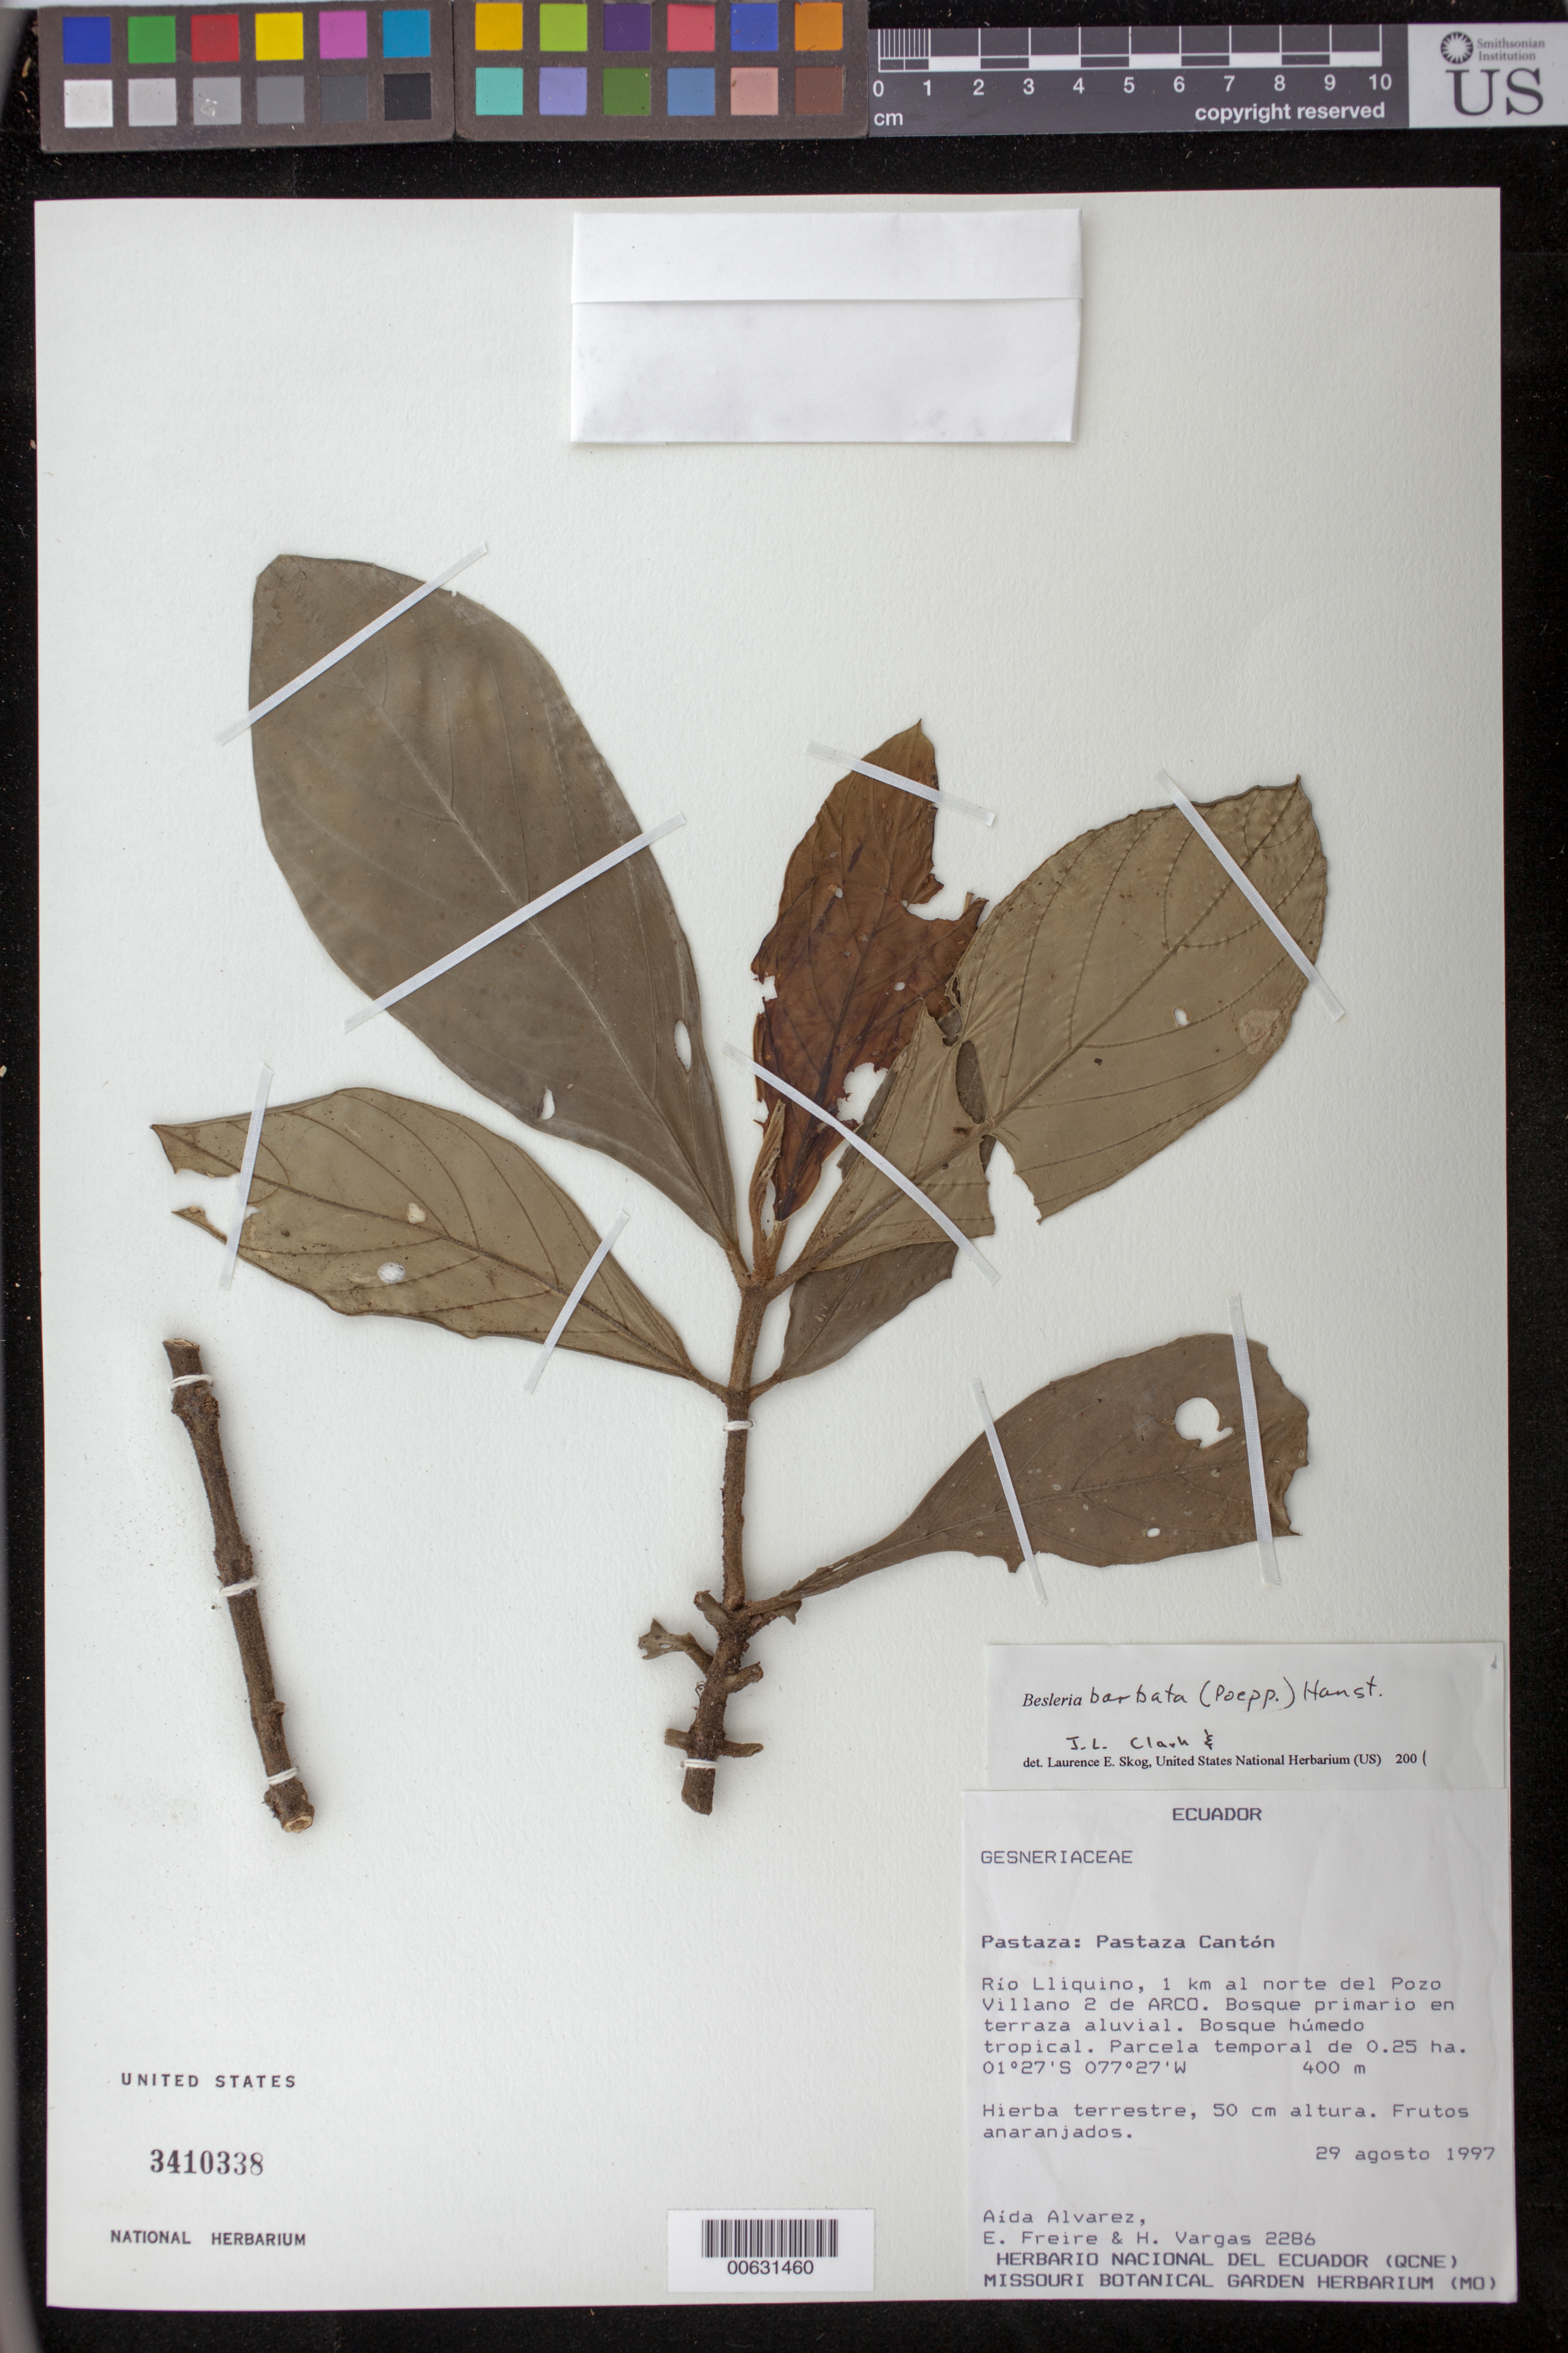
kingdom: Plantae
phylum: Tracheophyta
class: Magnoliopsida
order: Lamiales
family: Gesneriaceae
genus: Besleria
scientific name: Besleria barbata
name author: (Poepp.) Hanst.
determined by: Clark, J. L.; Skog, Laurence E.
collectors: A. Alvarez, E. Freire & H. Vargas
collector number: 2286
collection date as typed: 29 Aug 1997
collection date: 1997-08-29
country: Ecuador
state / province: Pastaza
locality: Pastaza Cantón; Río Lliquino, 1 km al norte del Pozo Villano 2 de ARCO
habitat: Bosque primario en terraza aluvial; bosque húmedo tropical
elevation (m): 400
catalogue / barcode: US 3410338